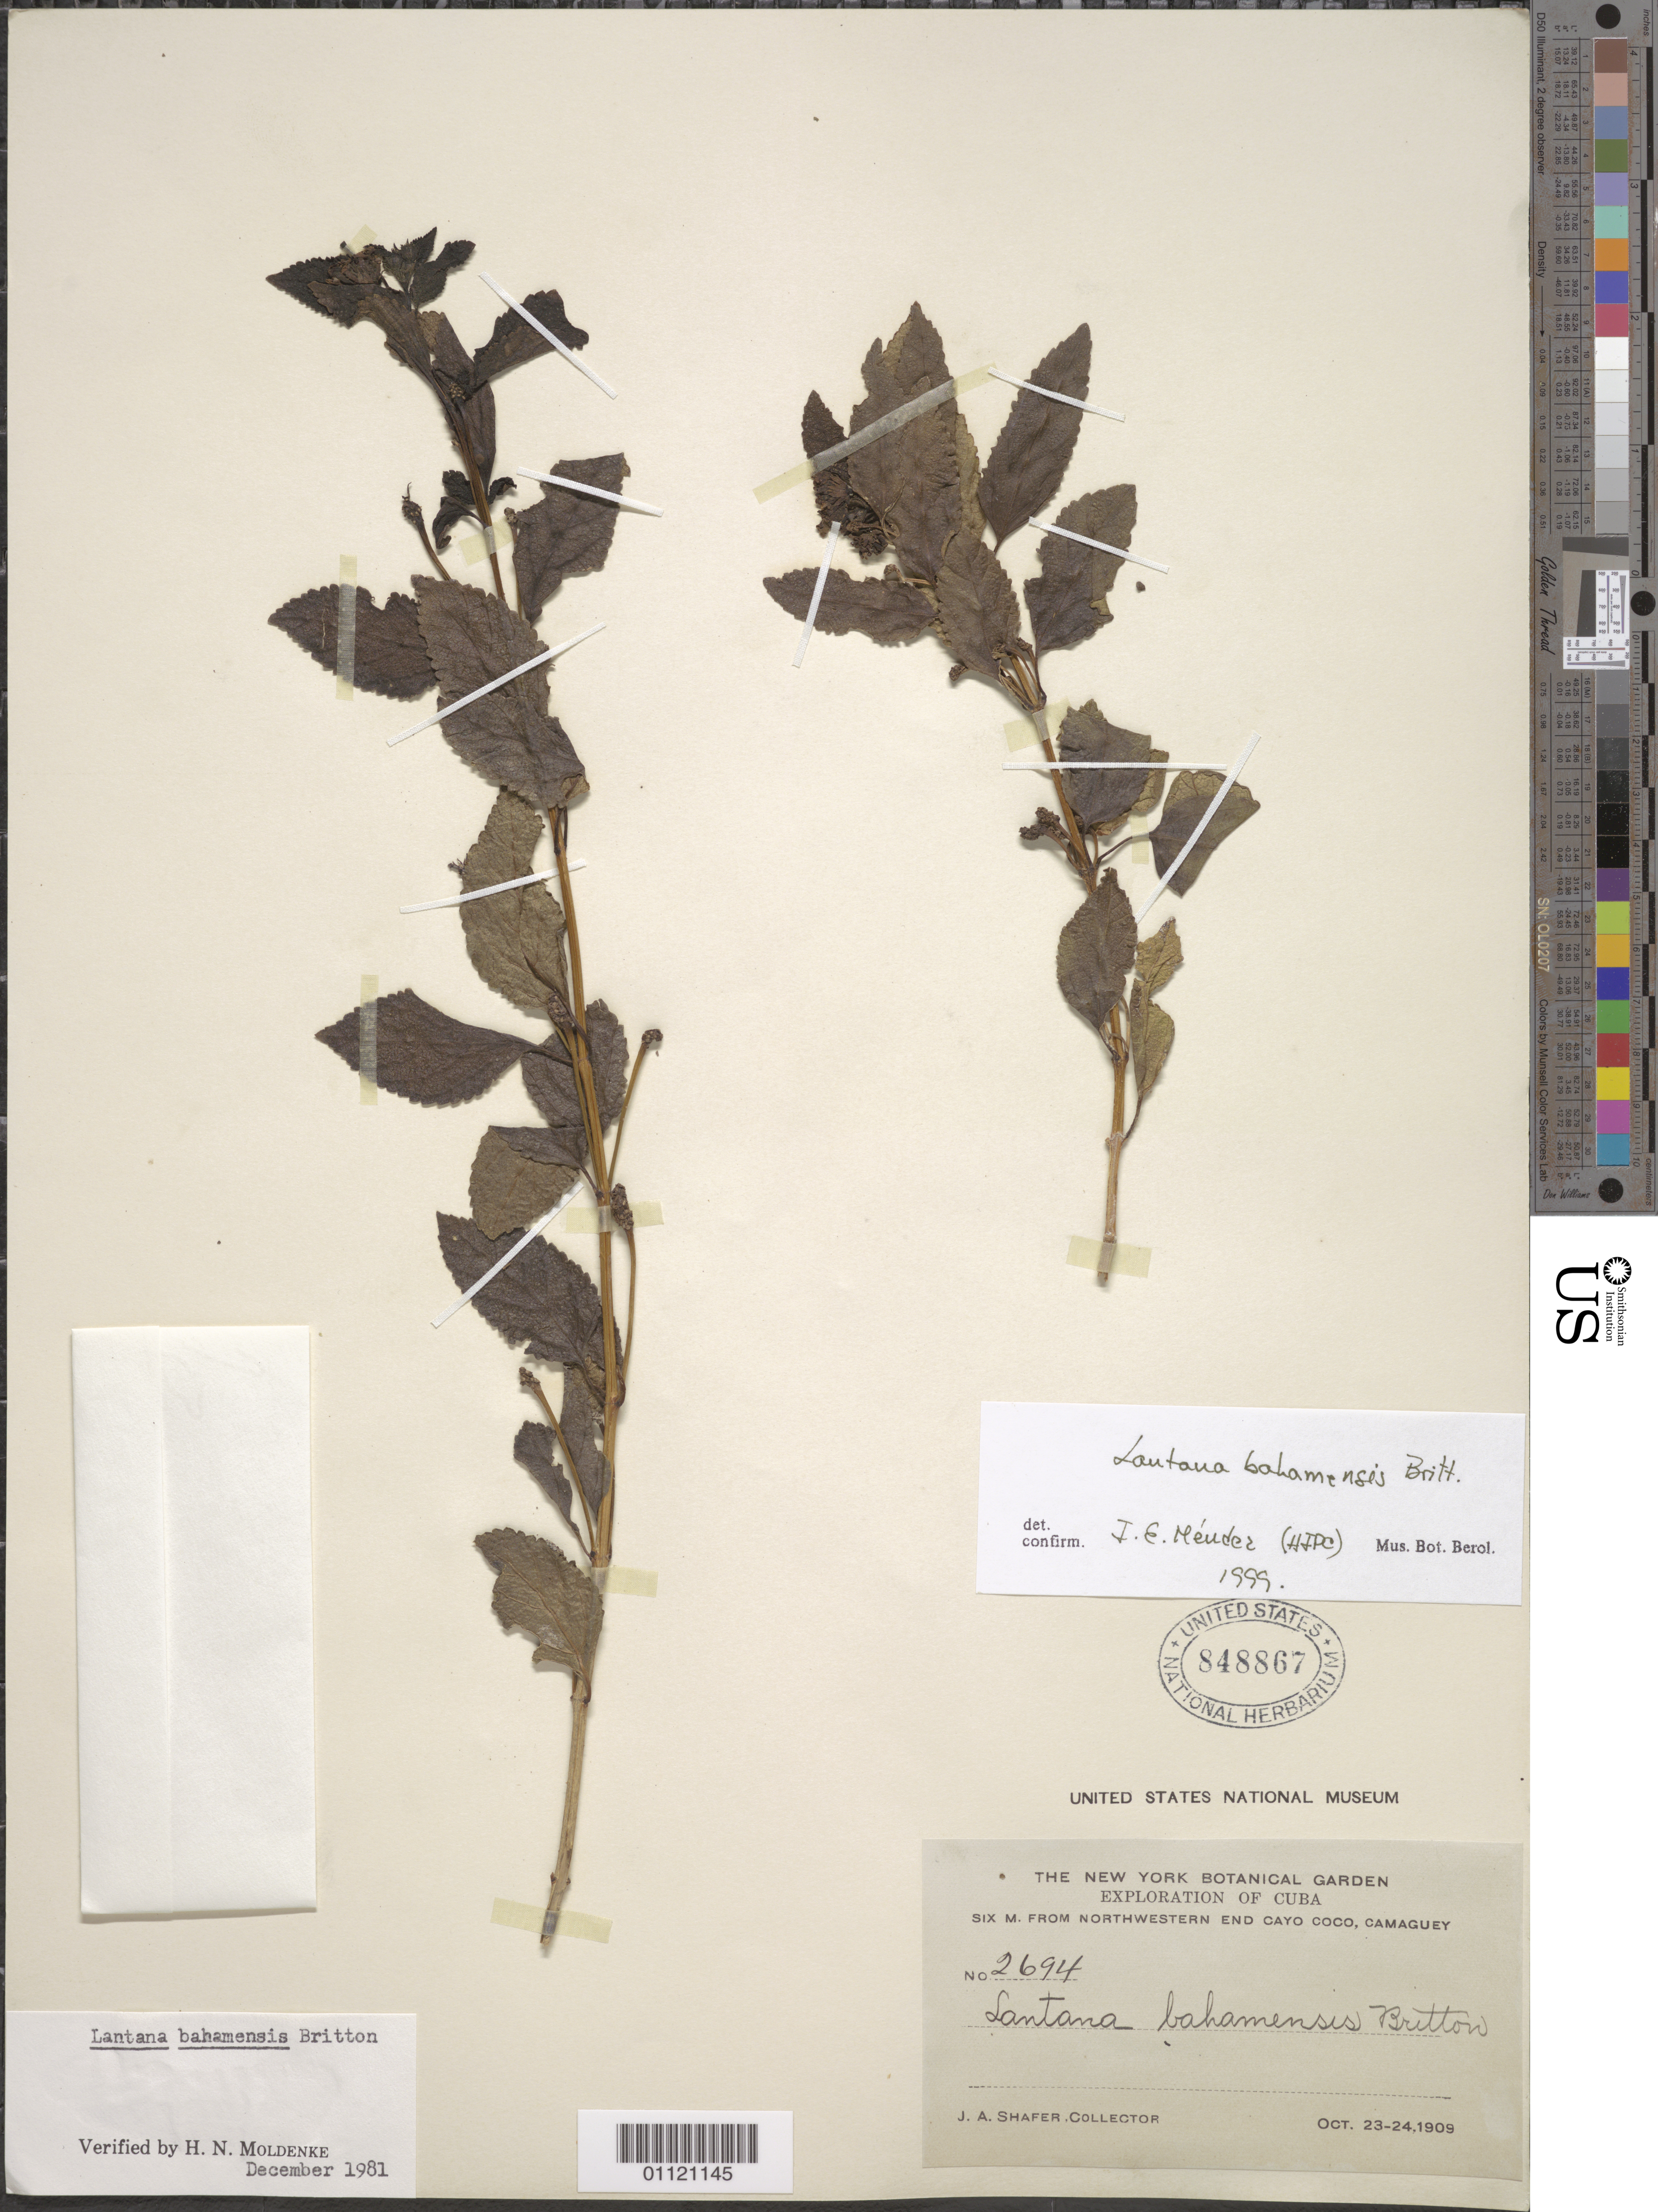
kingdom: Plantae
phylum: Tracheophyta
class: Magnoliopsida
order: Lamiales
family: Verbenaceae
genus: Lantana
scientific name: Lantana bahamensis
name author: Britton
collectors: J. A. Shafer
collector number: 2694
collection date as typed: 23 Oct 1909 to 24 Oct 1909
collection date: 1909-10-23/1909-10-24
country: Cuba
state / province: Ciego de Ávila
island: Cuba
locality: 6 mi from NW end of Cayo Coco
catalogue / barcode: US 848867